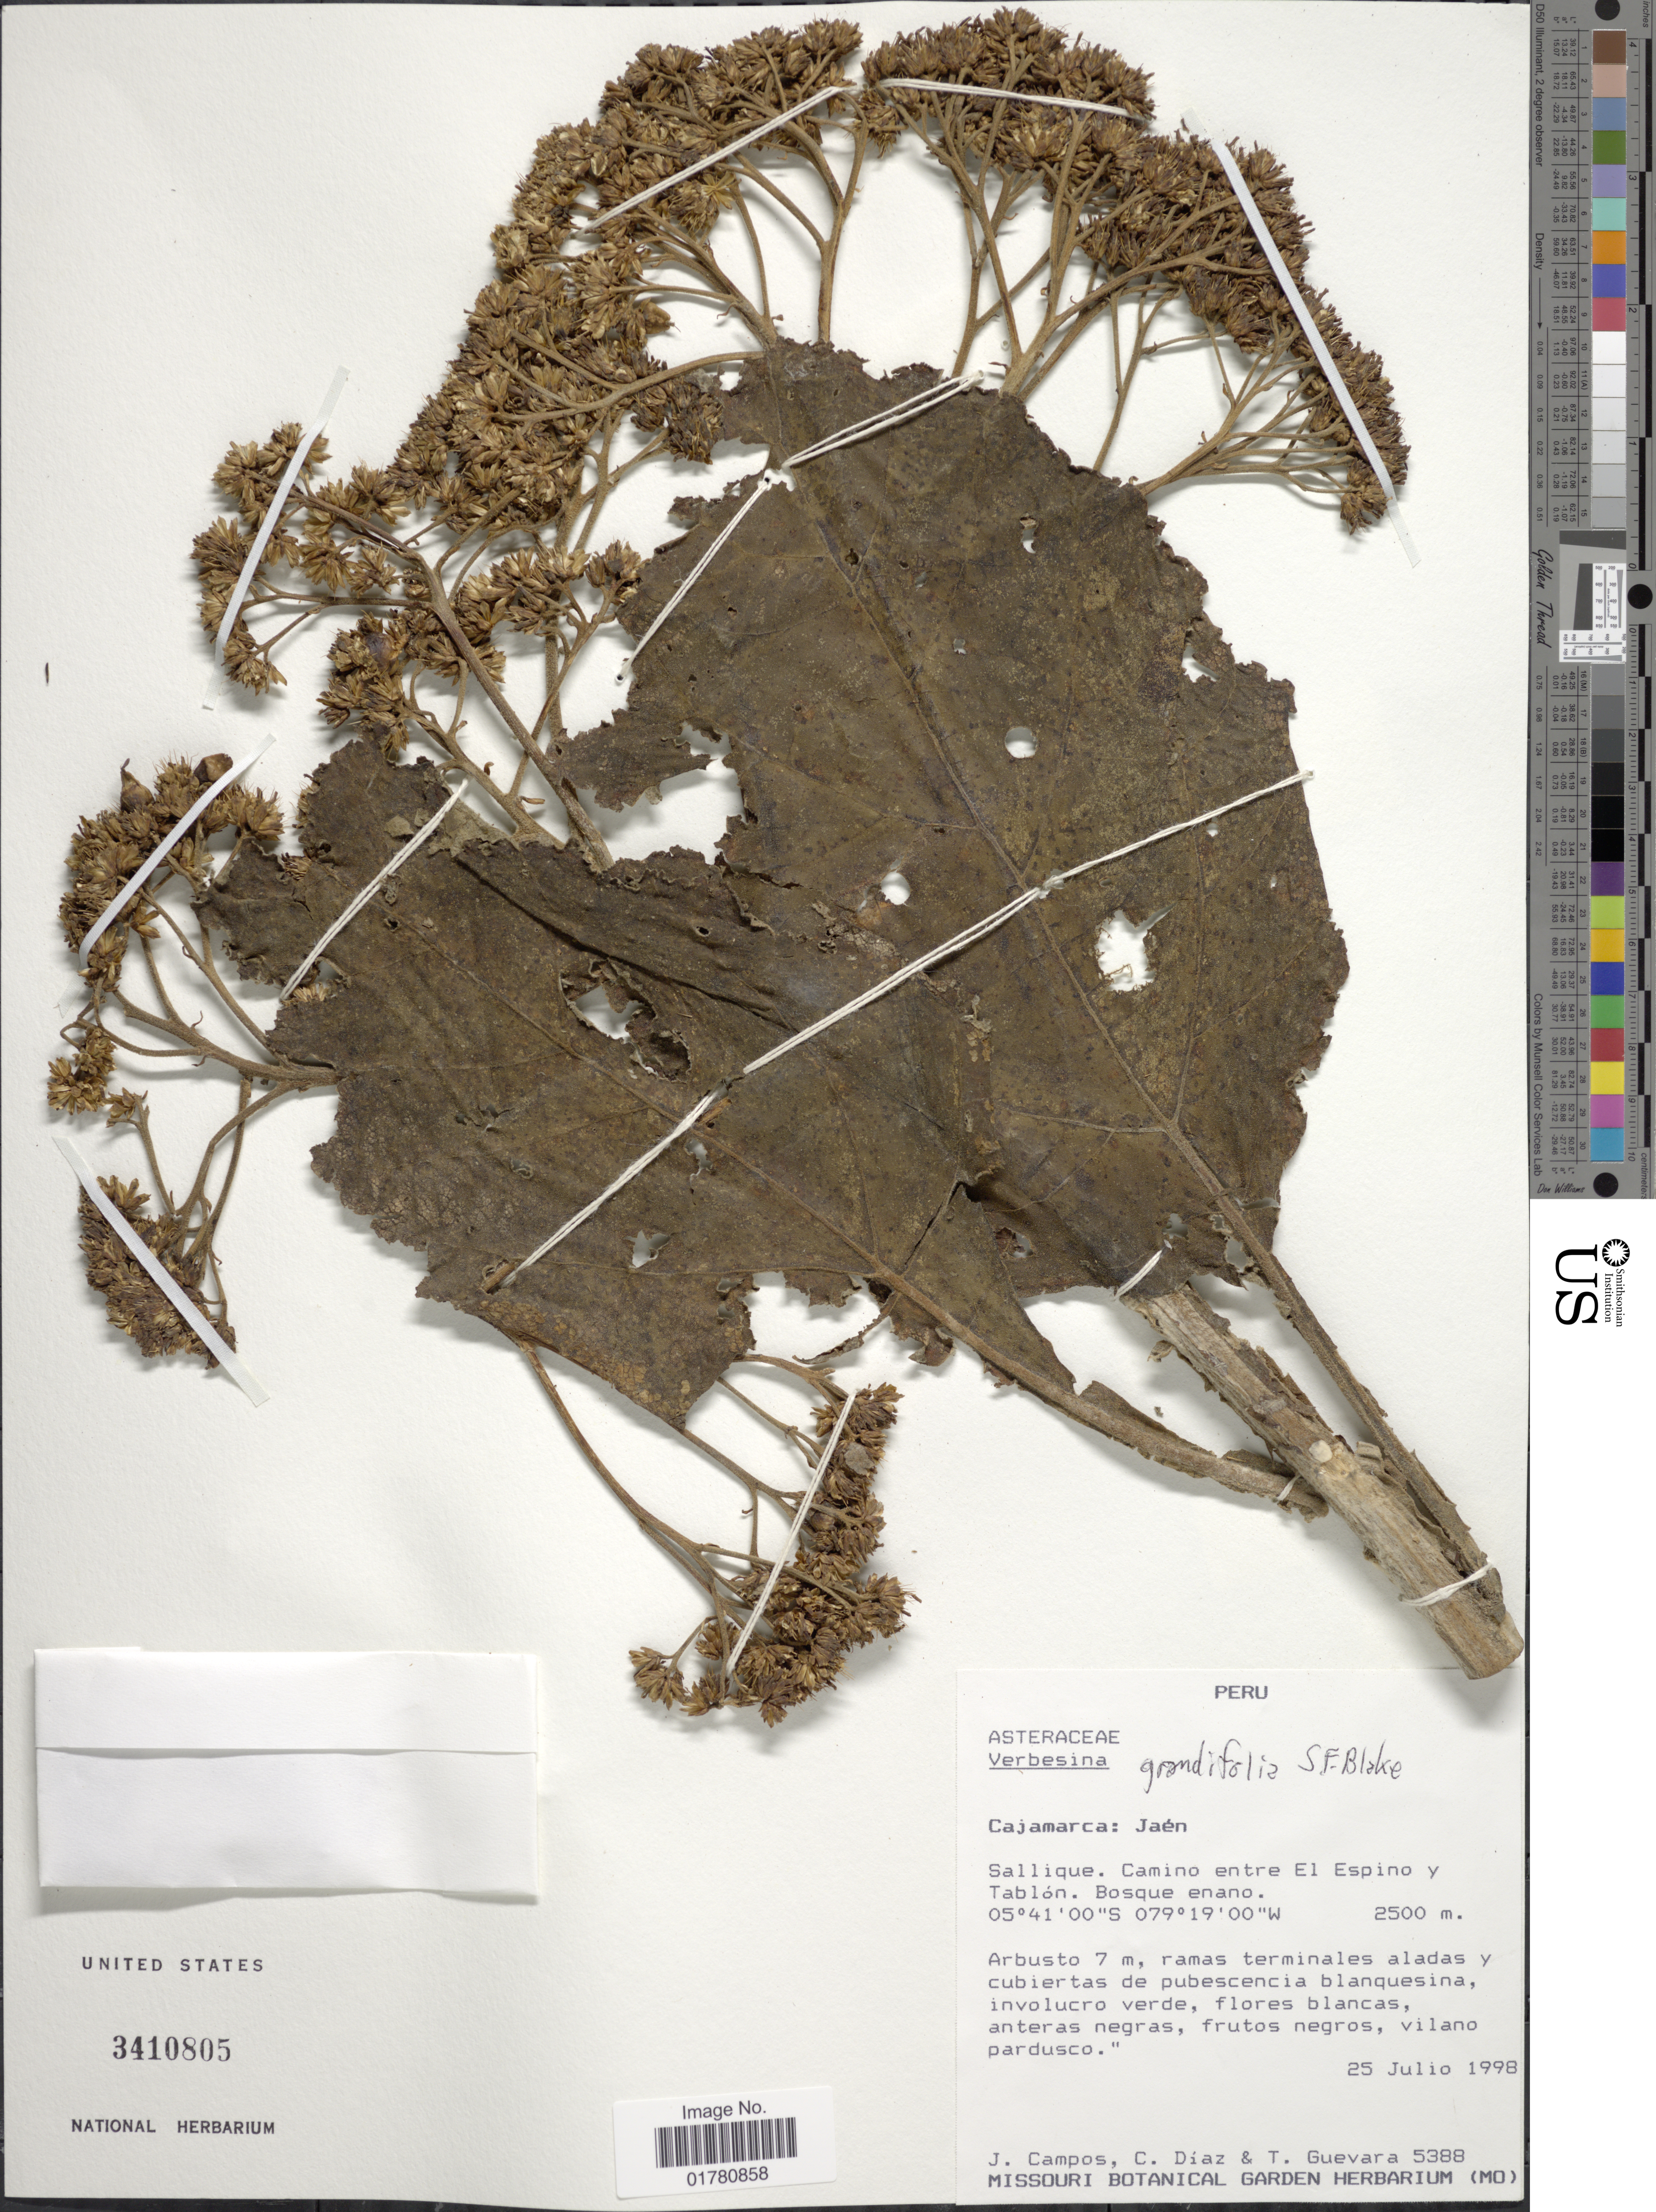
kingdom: Plantae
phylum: Tracheophyta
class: Magnoliopsida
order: Asterales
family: Asteraceae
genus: Verbesina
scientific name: Verbesina grandifolia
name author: S.F. Blake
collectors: J. Campos, C. Díaz & T. Guevara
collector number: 5388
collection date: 1998-07-25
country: Peru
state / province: Cajamarca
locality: Jaén, Sallique. Camino entre El Espino y Tablón. Bosque enano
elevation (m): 2500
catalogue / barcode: US 3410805